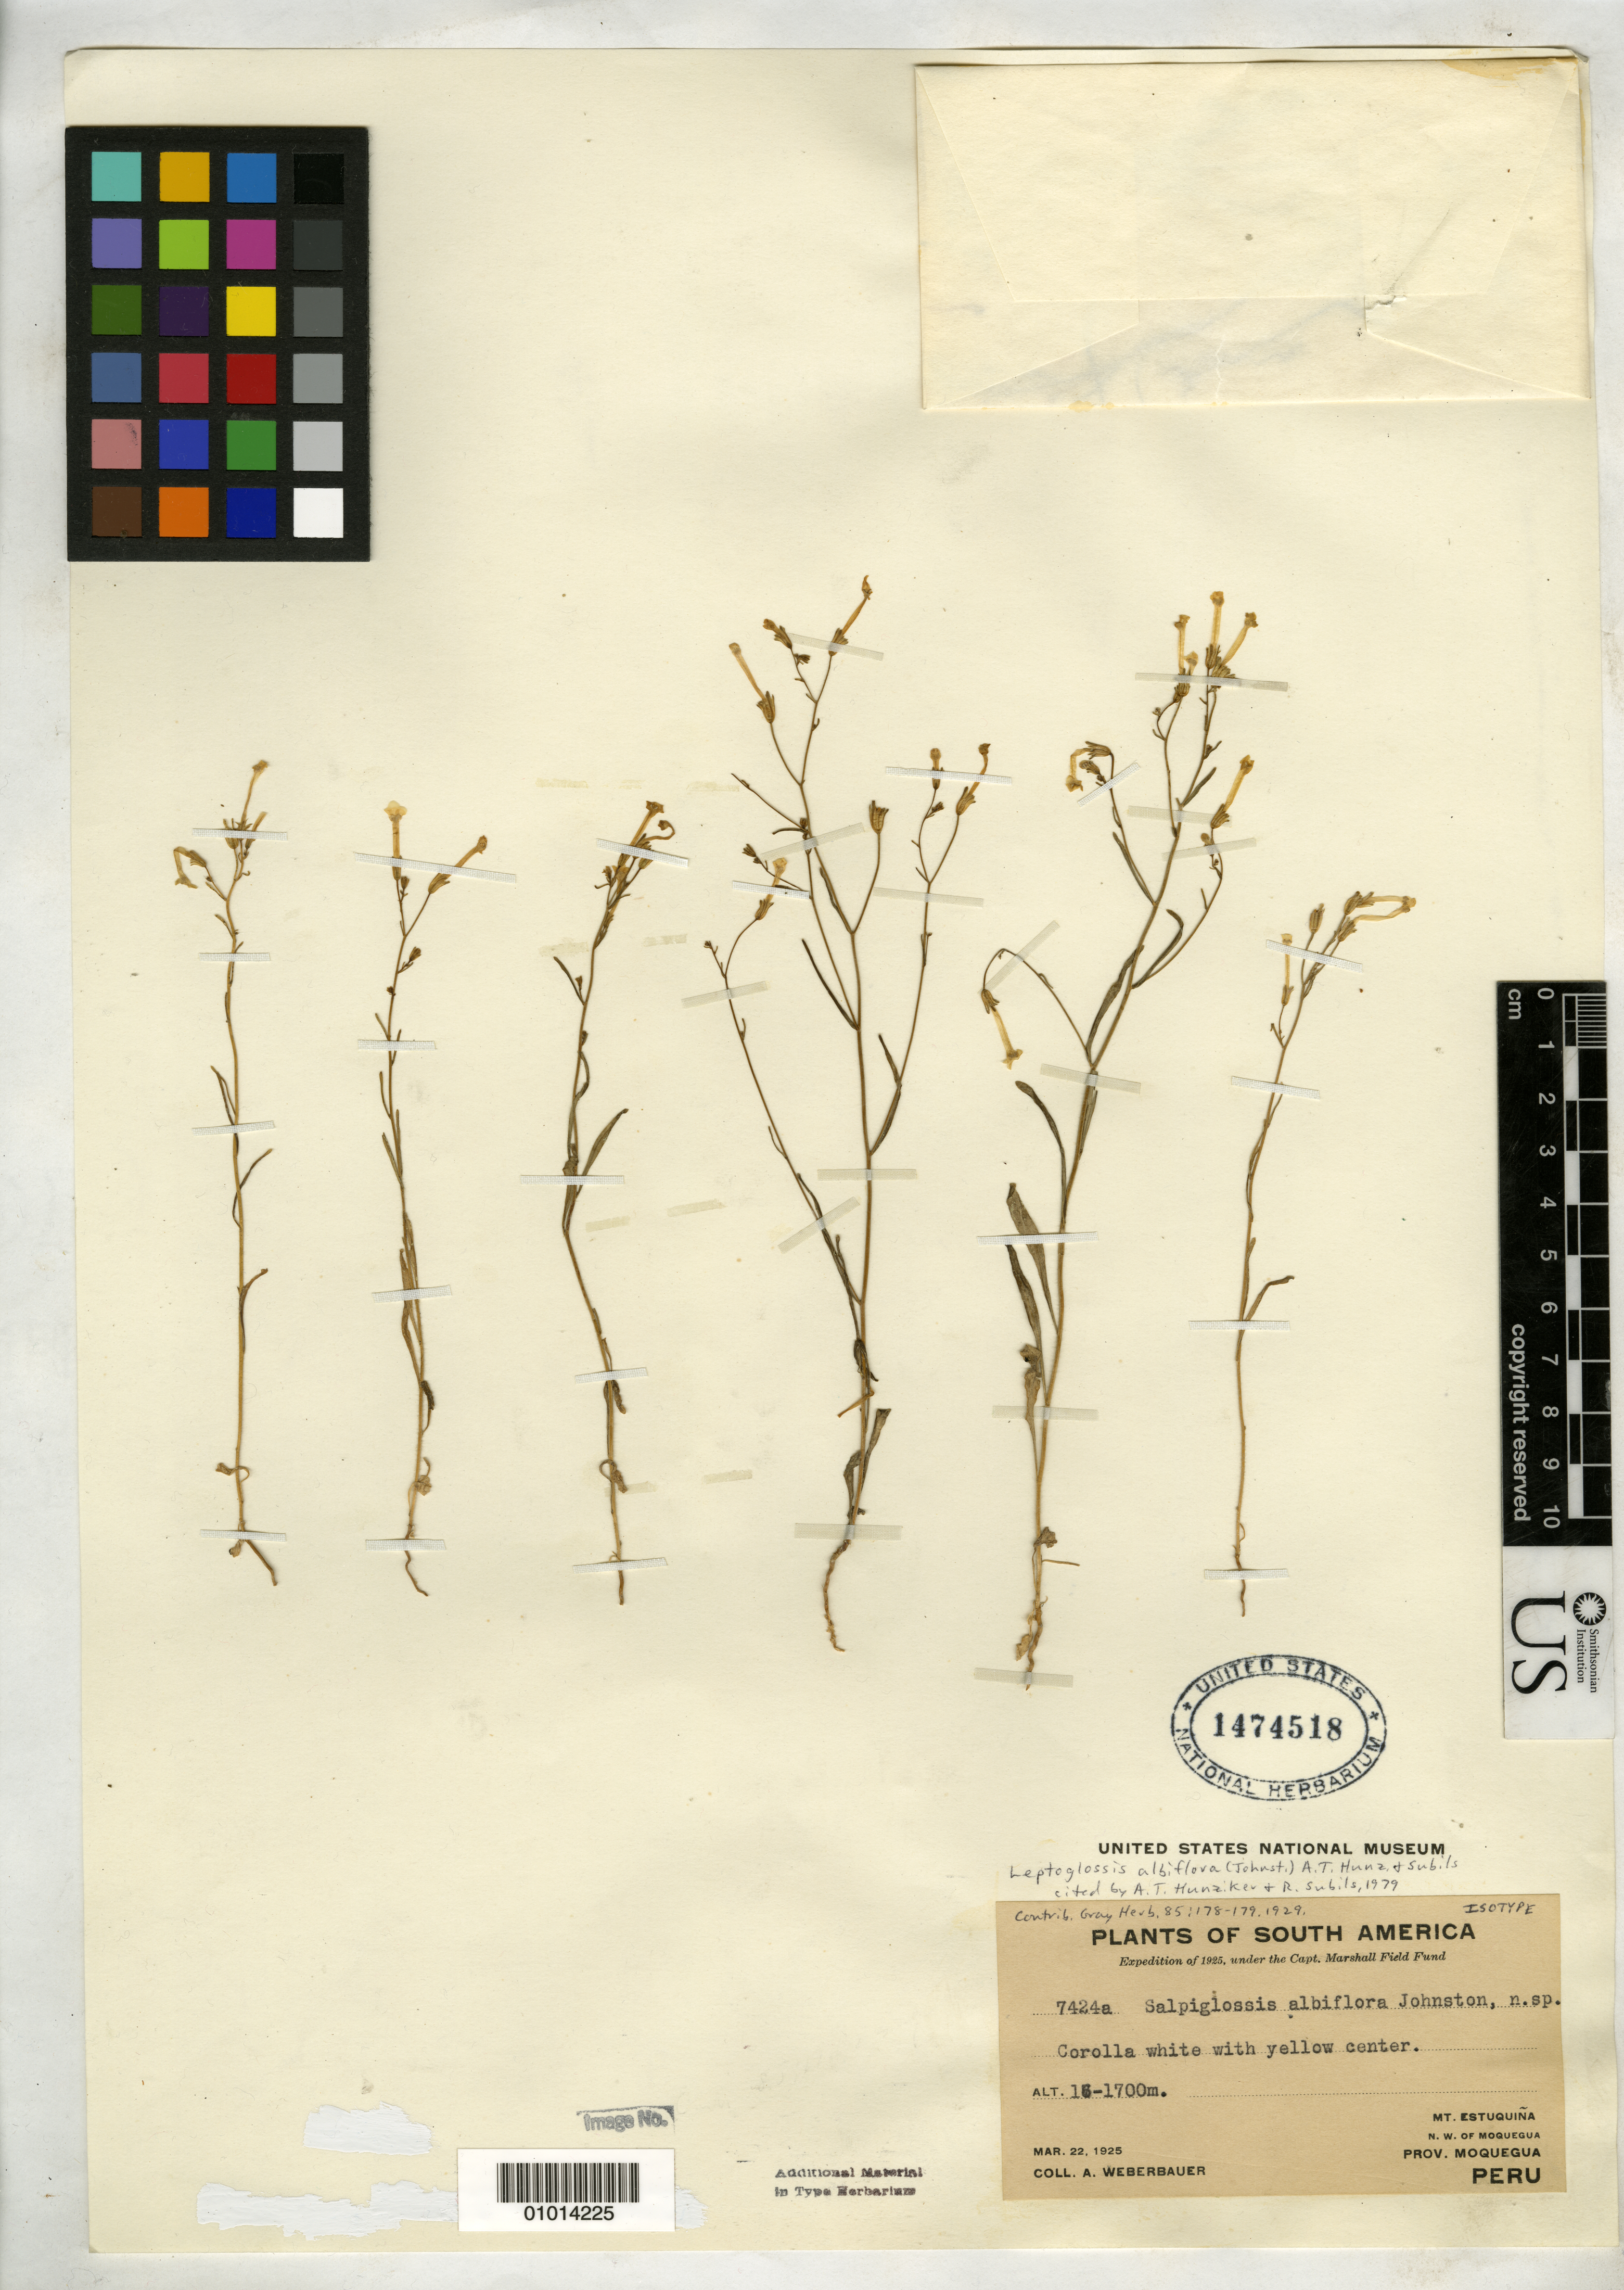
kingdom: Plantae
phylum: Tracheophyta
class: Magnoliopsida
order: Solanales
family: Solanaceae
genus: Salpiglossis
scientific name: Salpiglossis albiflora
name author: I.M. Johnst.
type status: Isotype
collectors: A. Weberbauer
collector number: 7424a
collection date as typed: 22 Mar 1925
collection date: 1925-03-22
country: Peru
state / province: Moquegua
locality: Mt. Estuquina northwest of Moquegua.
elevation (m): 1600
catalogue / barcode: US 1474518